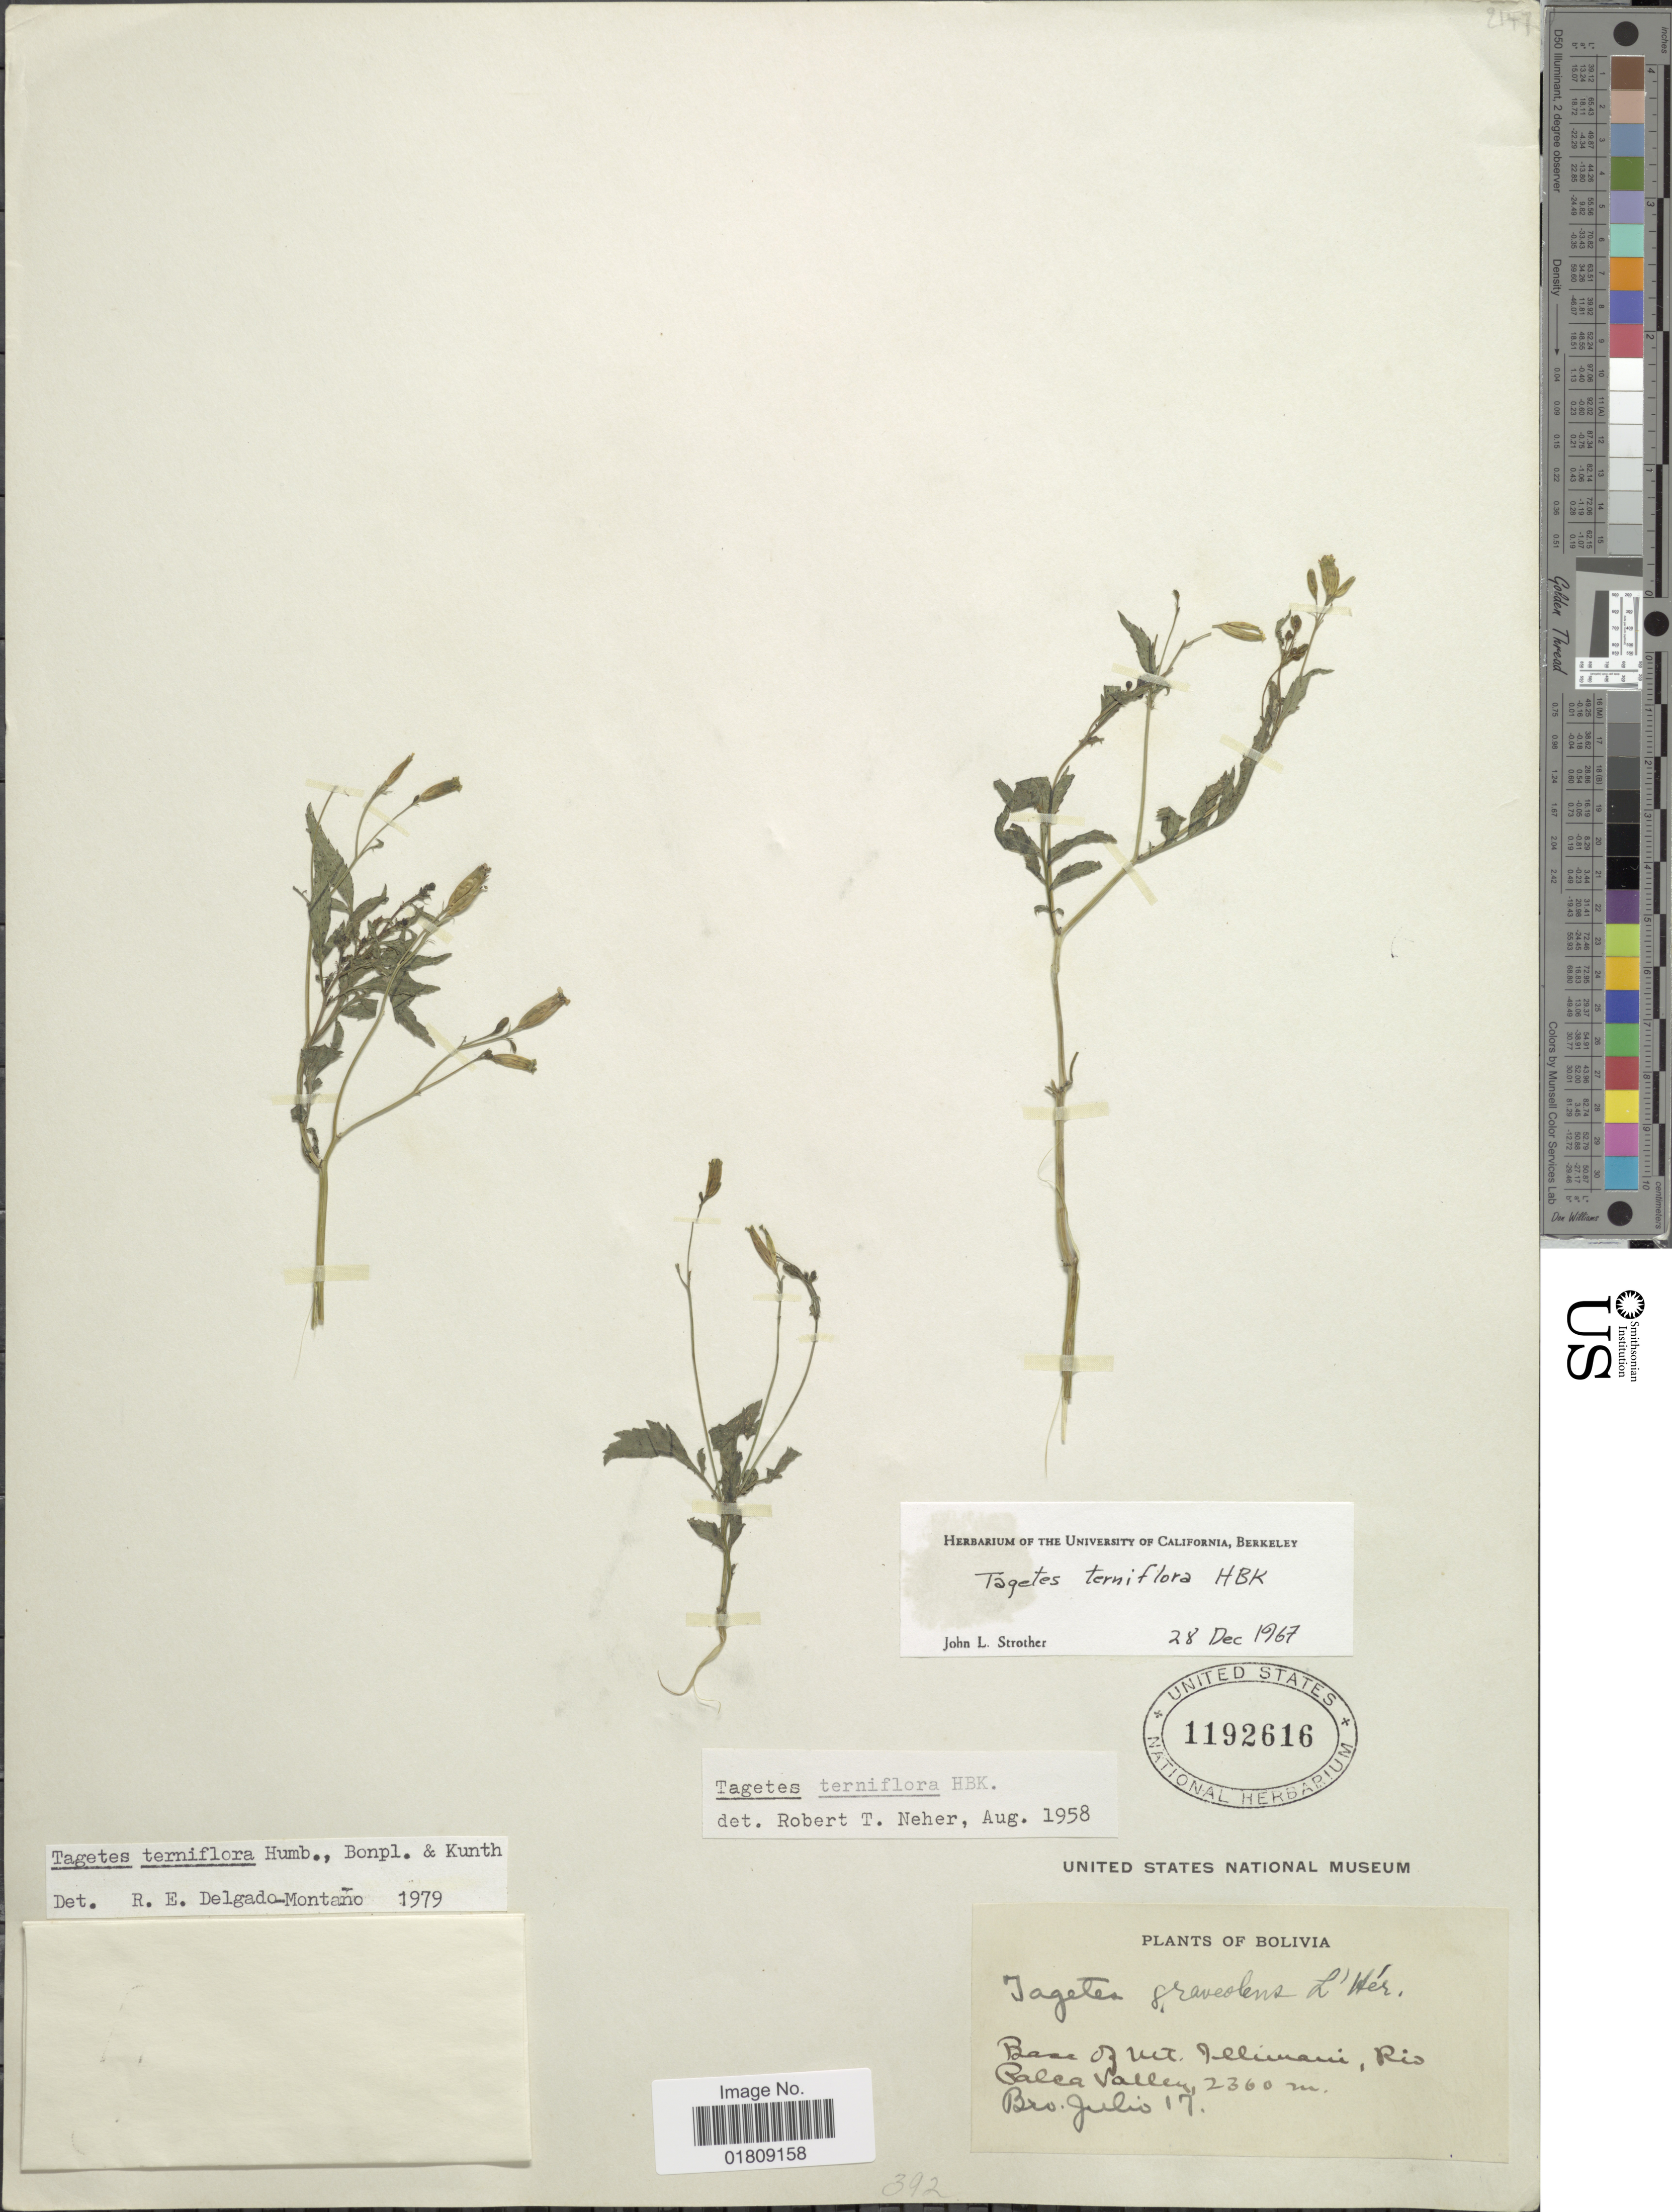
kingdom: Plantae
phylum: Tracheophyta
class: Magnoliopsida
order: Asterales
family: Asteraceae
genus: Tagetes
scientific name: Tagetes terniflora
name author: Kunth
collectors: Bro. Julio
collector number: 17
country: Bolivia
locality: Bear of Mt. Illimani, Rio Palca Valley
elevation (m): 2360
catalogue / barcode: US 1192616